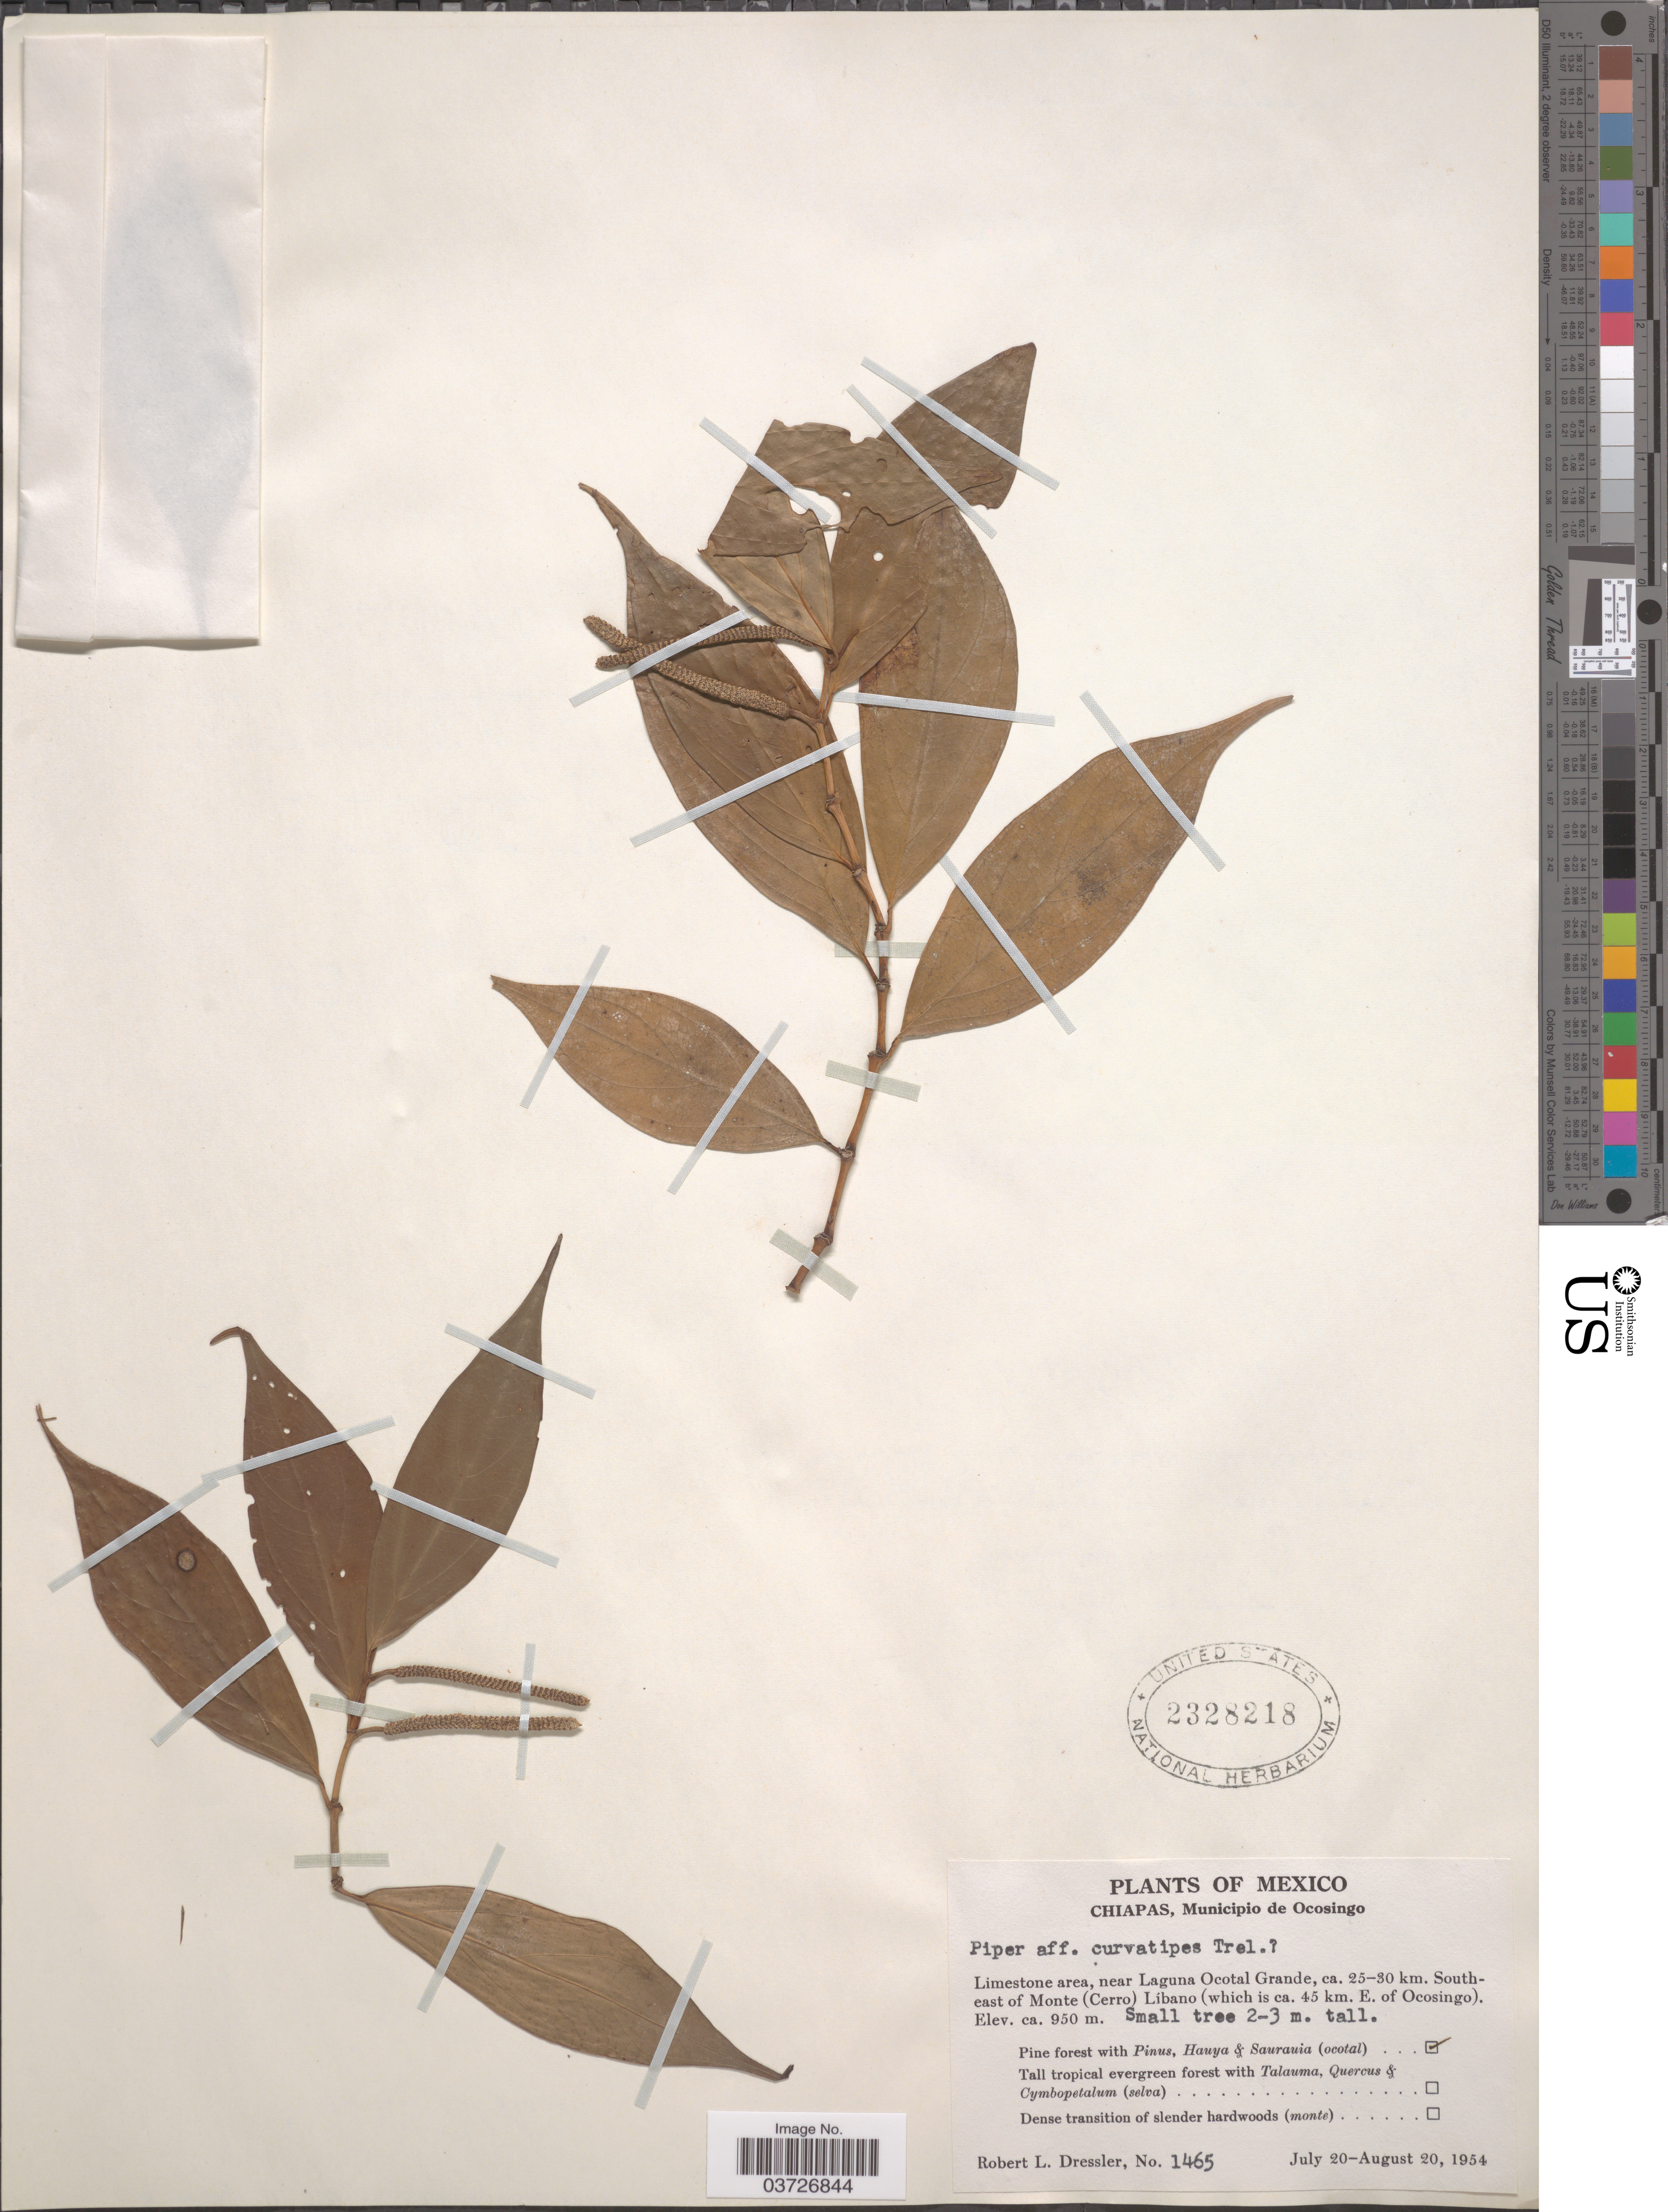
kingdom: Plantae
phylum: Tracheophyta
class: Magnoliopsida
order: Piperales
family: Piperaceae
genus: Piper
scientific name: Piper curvatipes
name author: Trel. in Standl.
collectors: R. Dressler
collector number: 1465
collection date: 1954-07-20/1954-08-20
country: Mexico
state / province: Chiapas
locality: Municipio de Ocosingo. Limestone area, near Laguna Ocotal Grande, ca. 25-30 km. South-east of Monte (Cerro) Líbano (which is ca. 45 km. E. of Ocosingo).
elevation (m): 950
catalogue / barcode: US 2328218